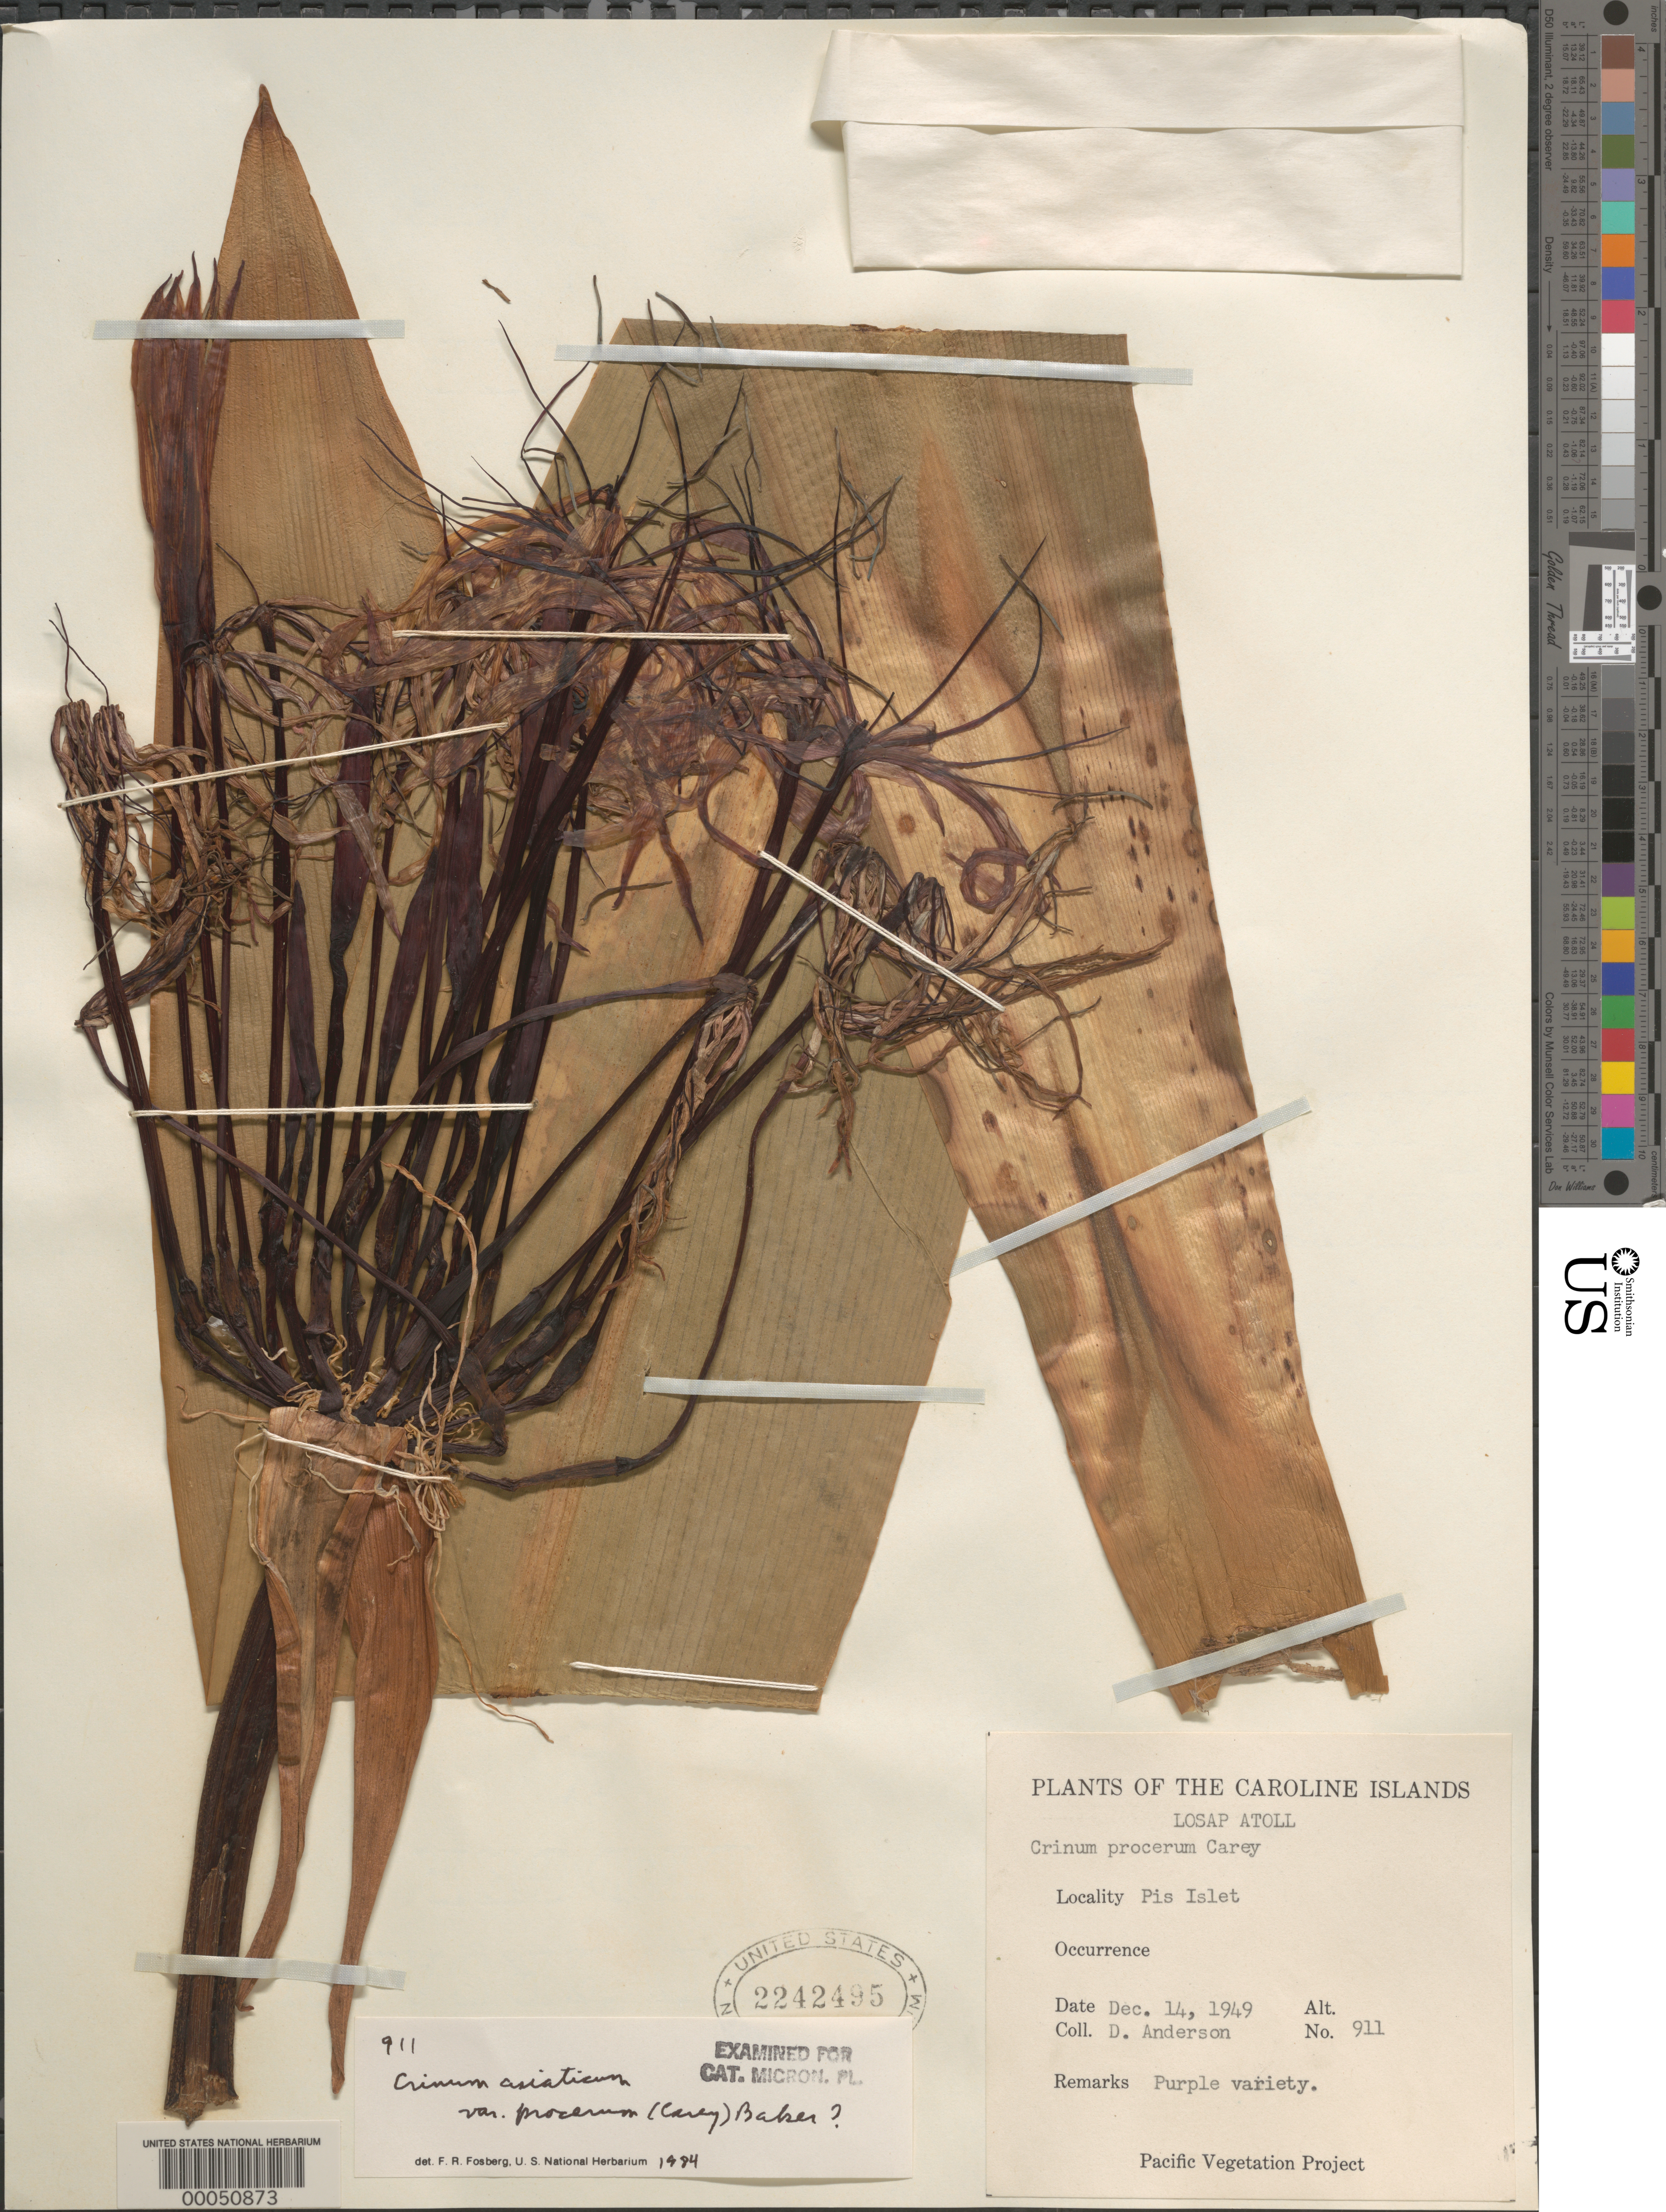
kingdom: Plantae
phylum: Tracheophyta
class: Liliopsida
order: Asparagales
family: Amaryllidaceae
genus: Crinum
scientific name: Crinum asiaticum var. procerum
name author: (Herb. & Carey) Baker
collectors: D. Anderson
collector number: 911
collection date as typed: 14 Dec 1949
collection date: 1949-12-14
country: Micronesia, Federated States of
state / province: Truk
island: Losap Atoll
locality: Pis islet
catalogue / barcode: US 2242495